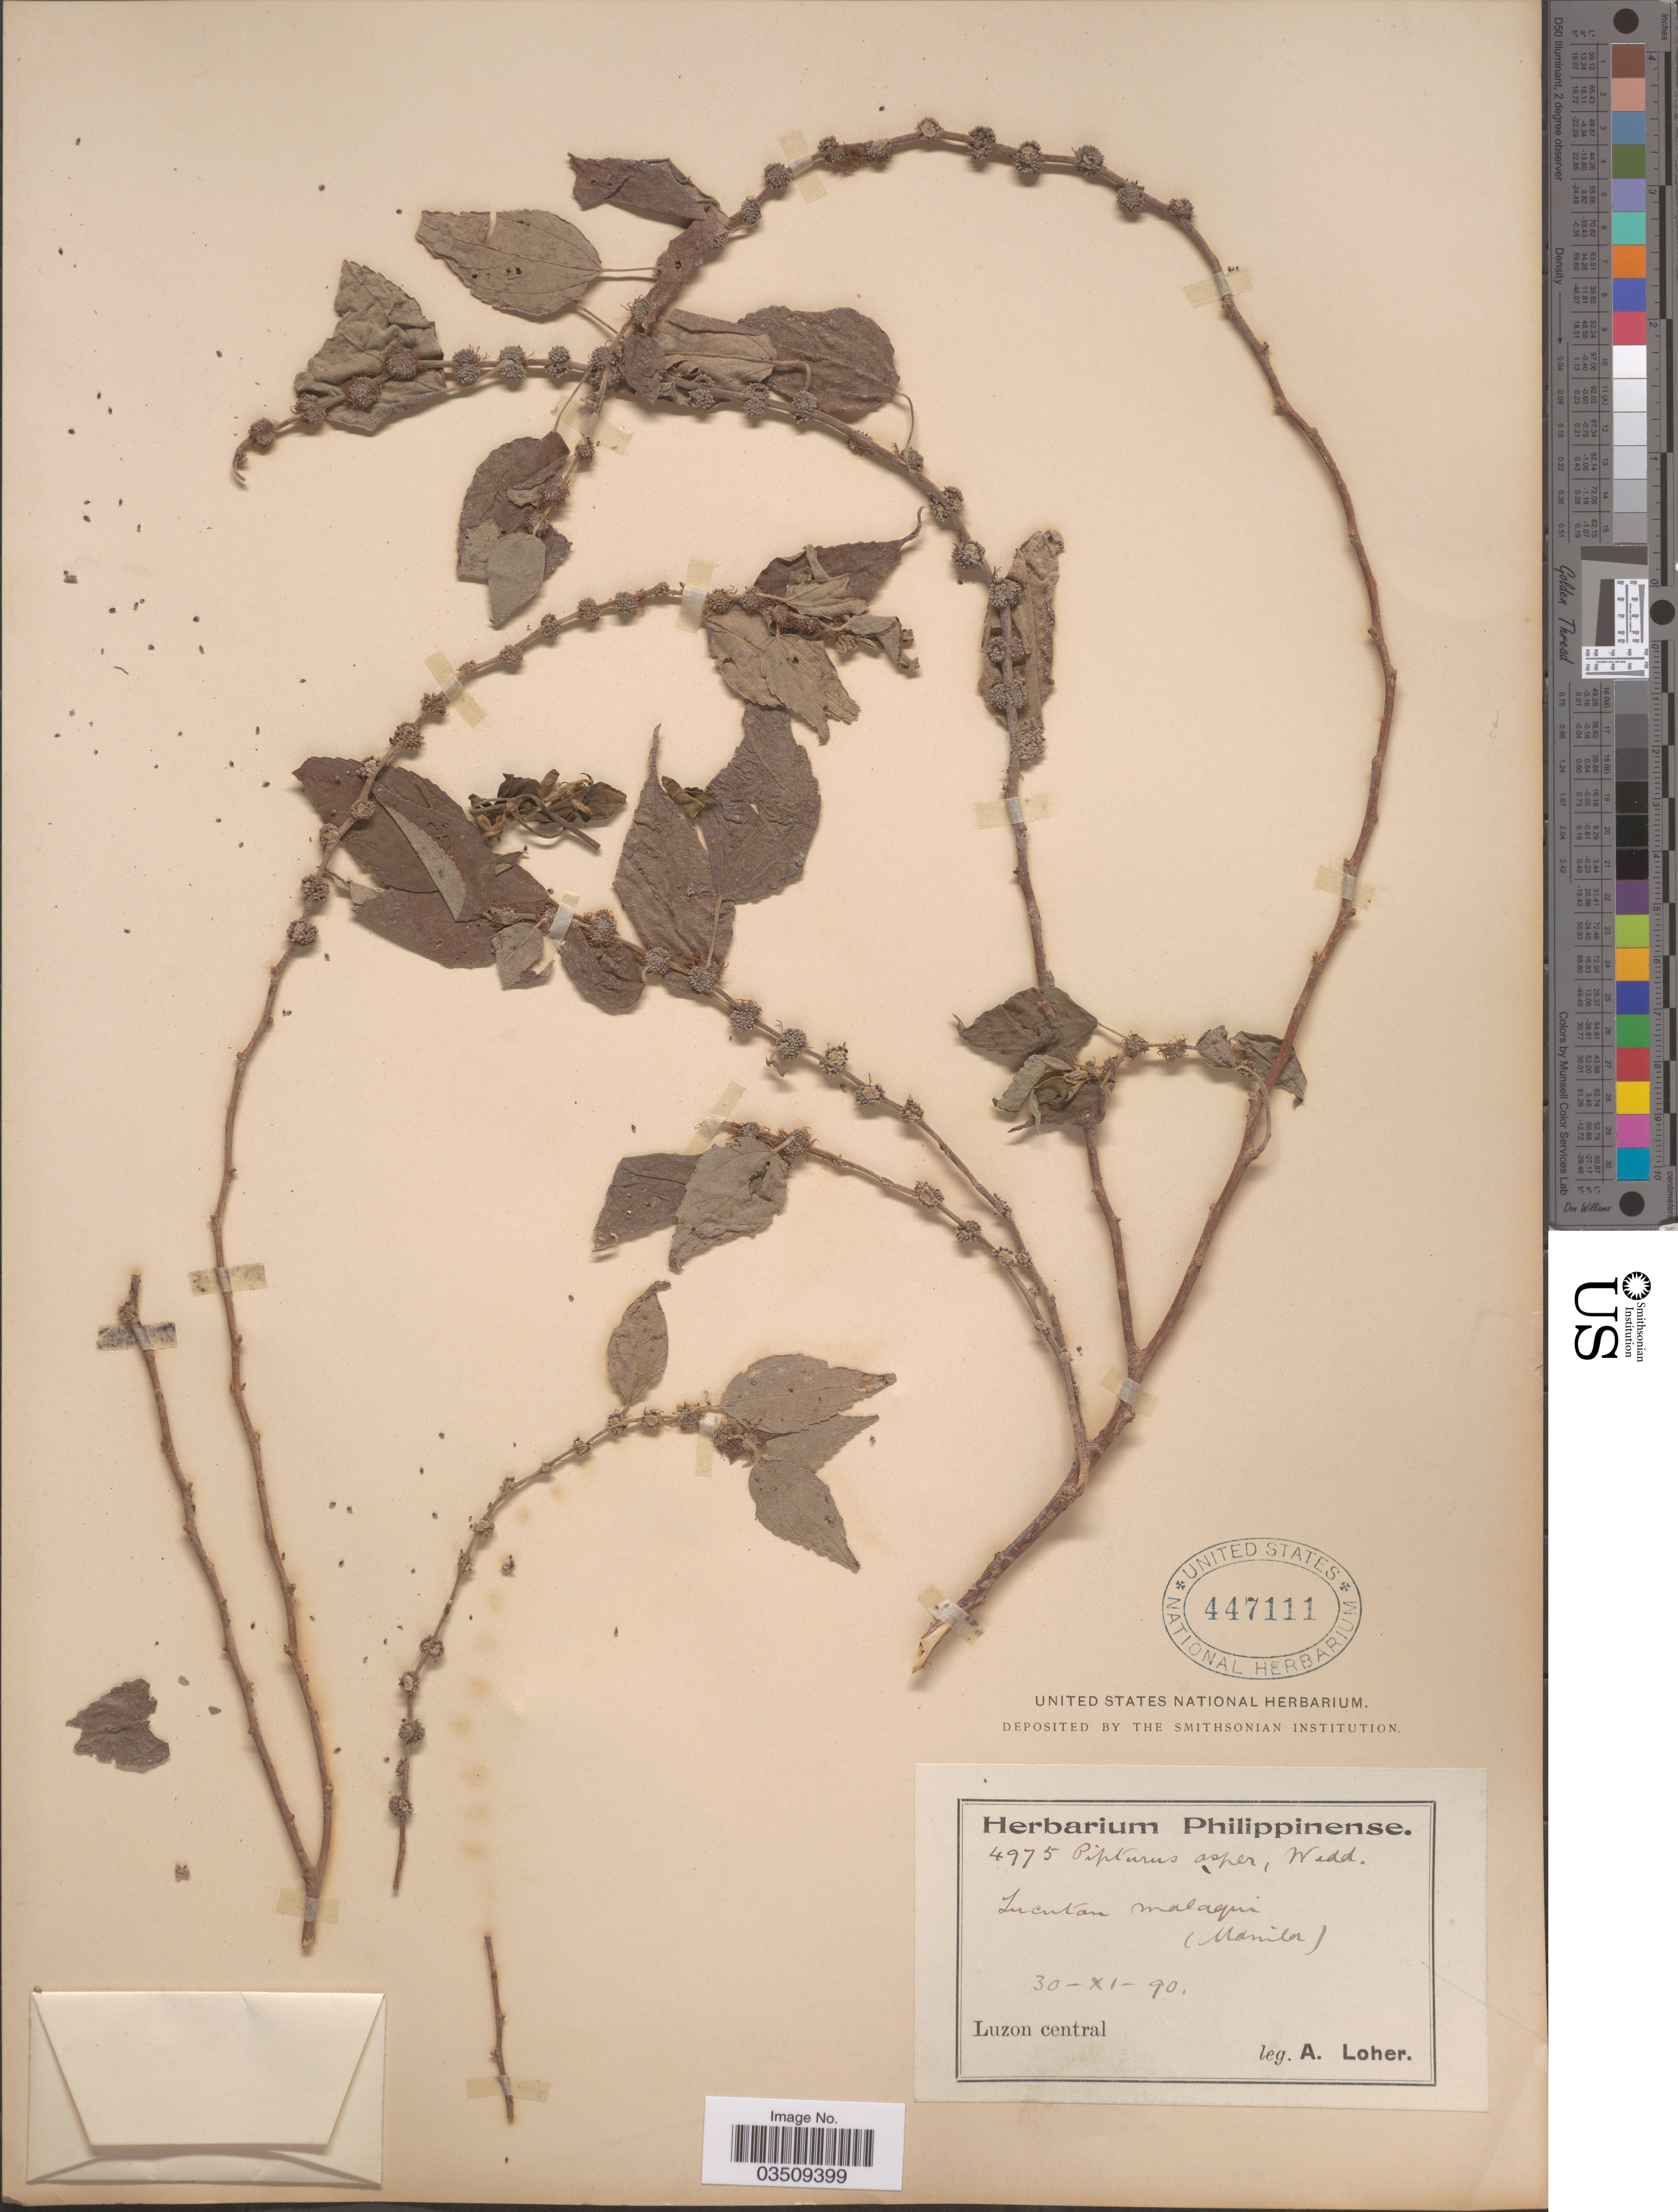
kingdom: Plantae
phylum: Tracheophyta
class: Magnoliopsida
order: Rosales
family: Urticaceae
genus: Pipturus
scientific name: Pipturus arborescens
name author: (Link) C.B. Rob.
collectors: A. Loher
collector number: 4975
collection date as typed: Transcribed d/m/y: 30/11/90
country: Philippines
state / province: Central Luzon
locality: Lucutan Malaqui (Manila). Luzon central.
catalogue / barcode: US 447111